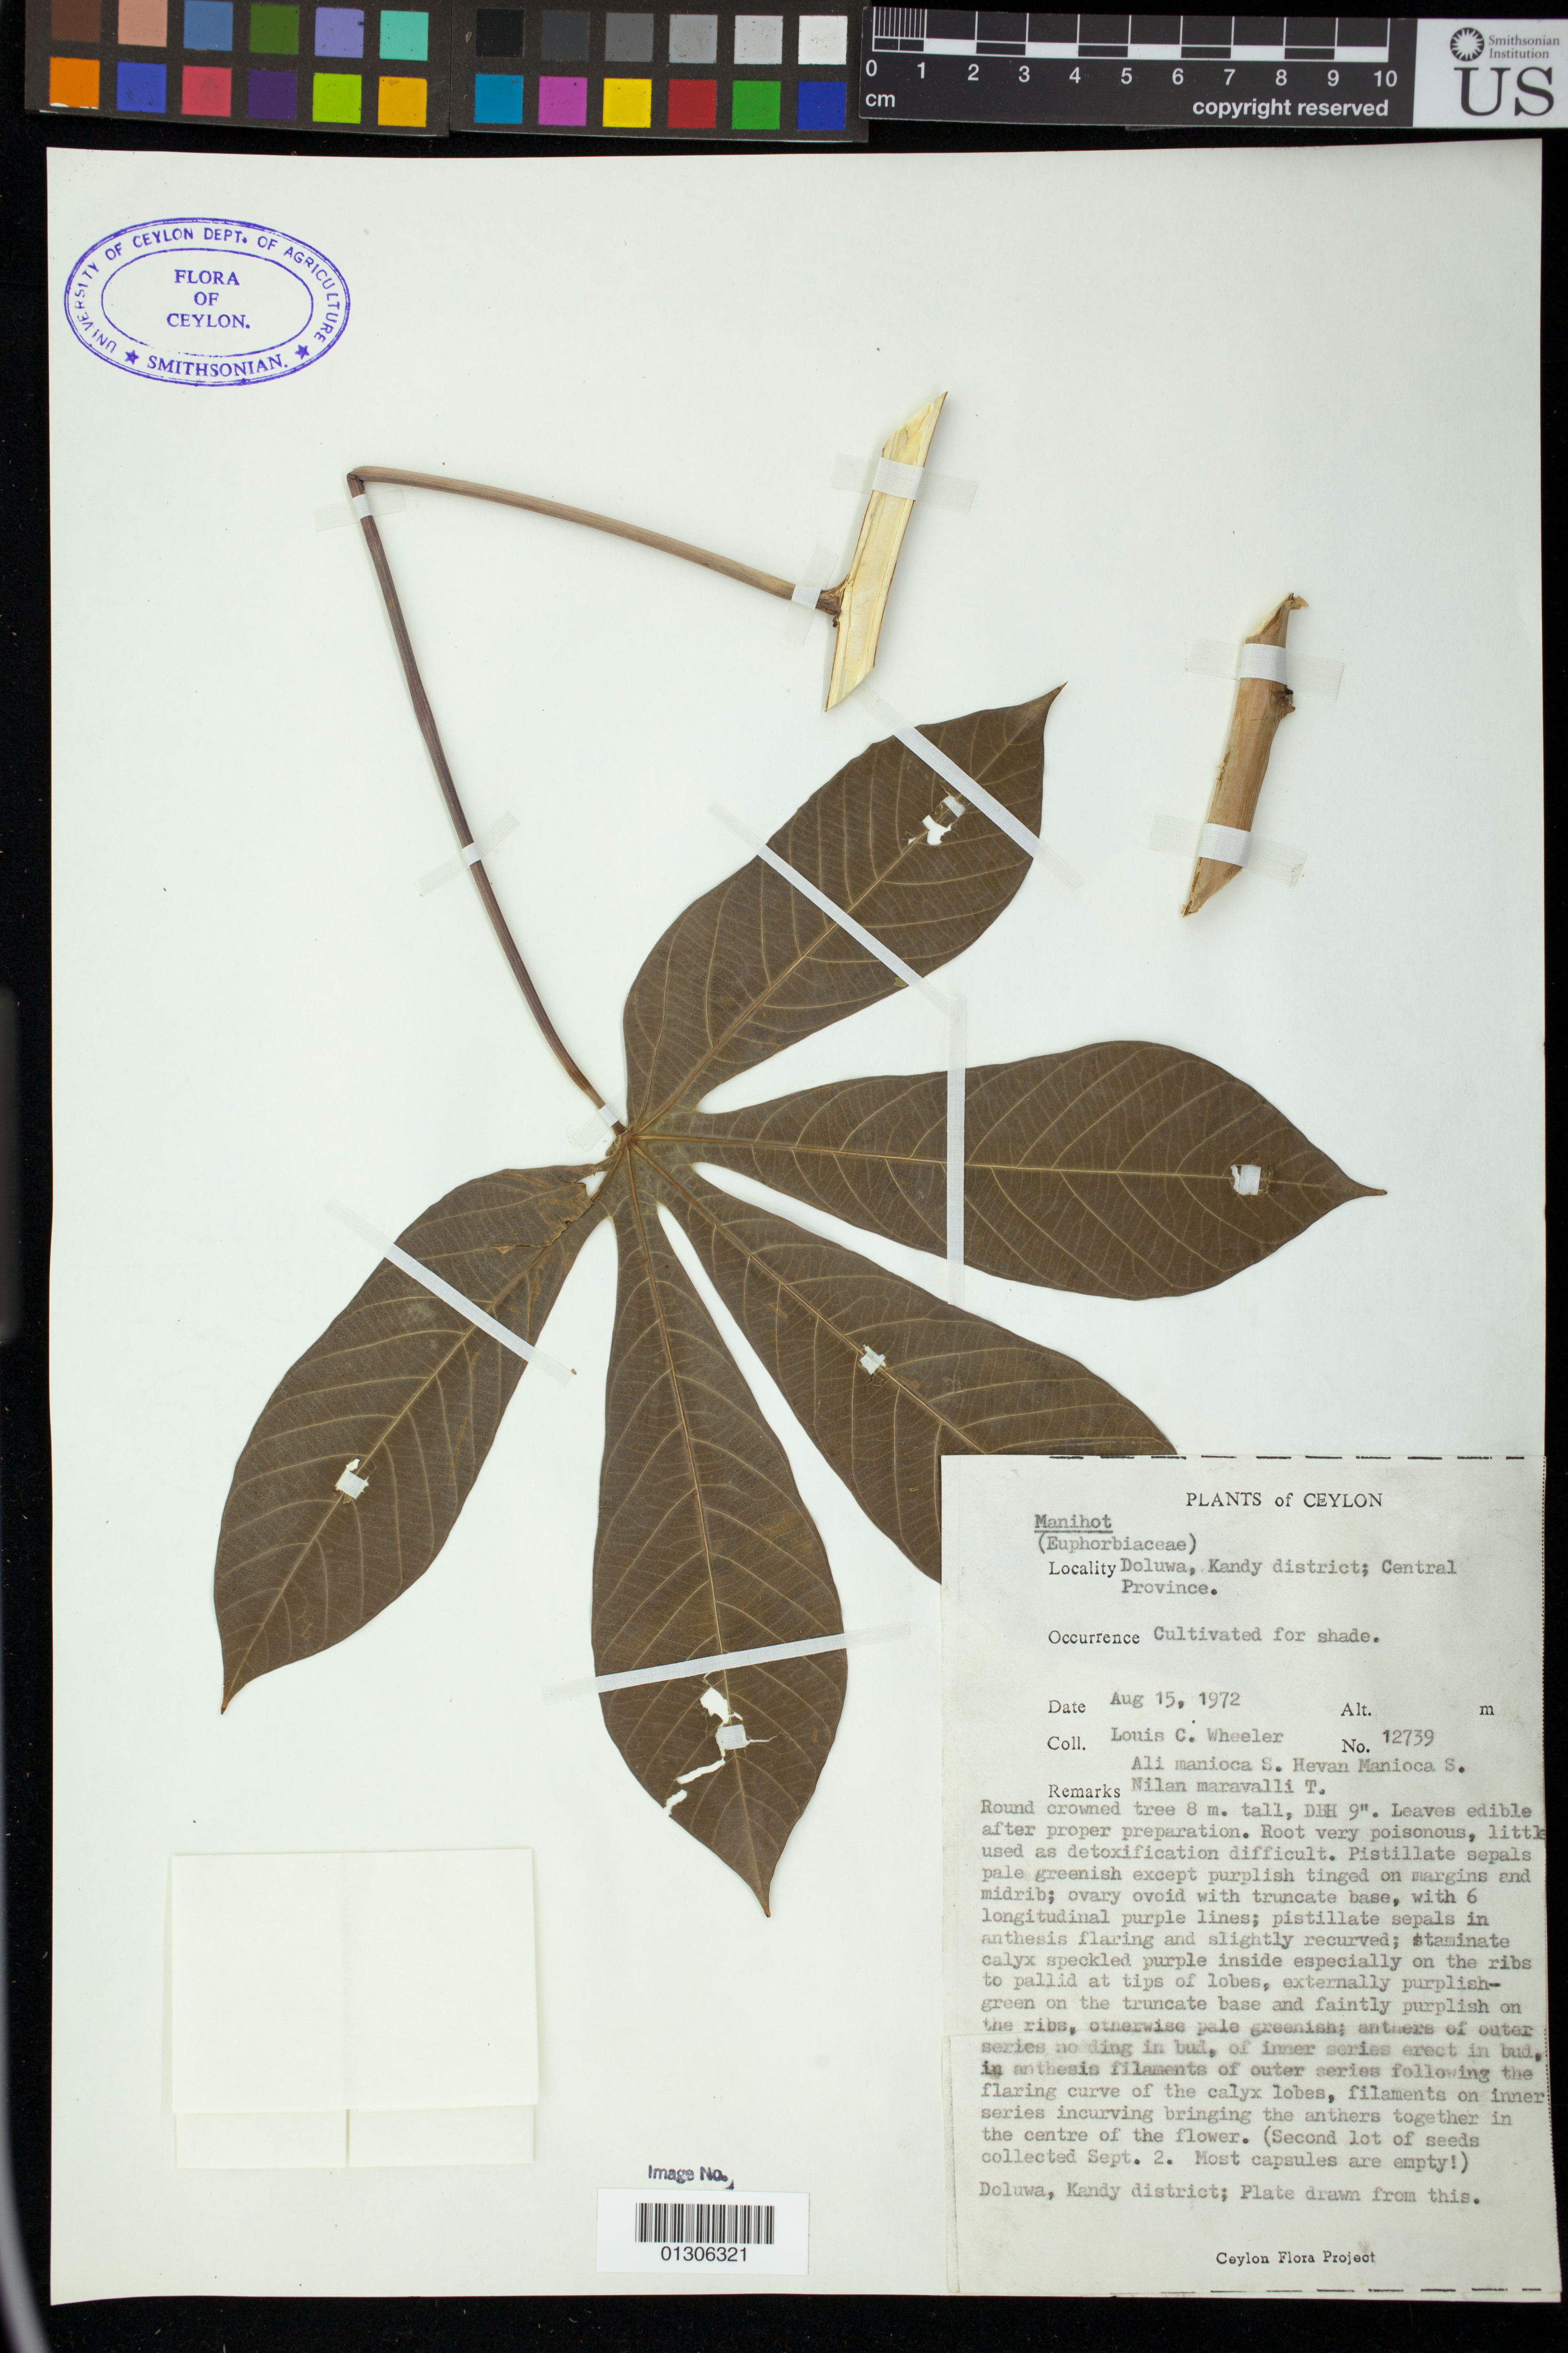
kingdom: Plantae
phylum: Tracheophyta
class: Magnoliopsida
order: Malpighiales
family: Euphorbiaceae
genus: Manihot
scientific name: Manihot glaziovii x M. esculenta Crantz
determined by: Mendoza, M.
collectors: L. C. Wheeler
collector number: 12739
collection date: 1972-08-15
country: Sri Lanka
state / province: Central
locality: Doluwa, Kandy district